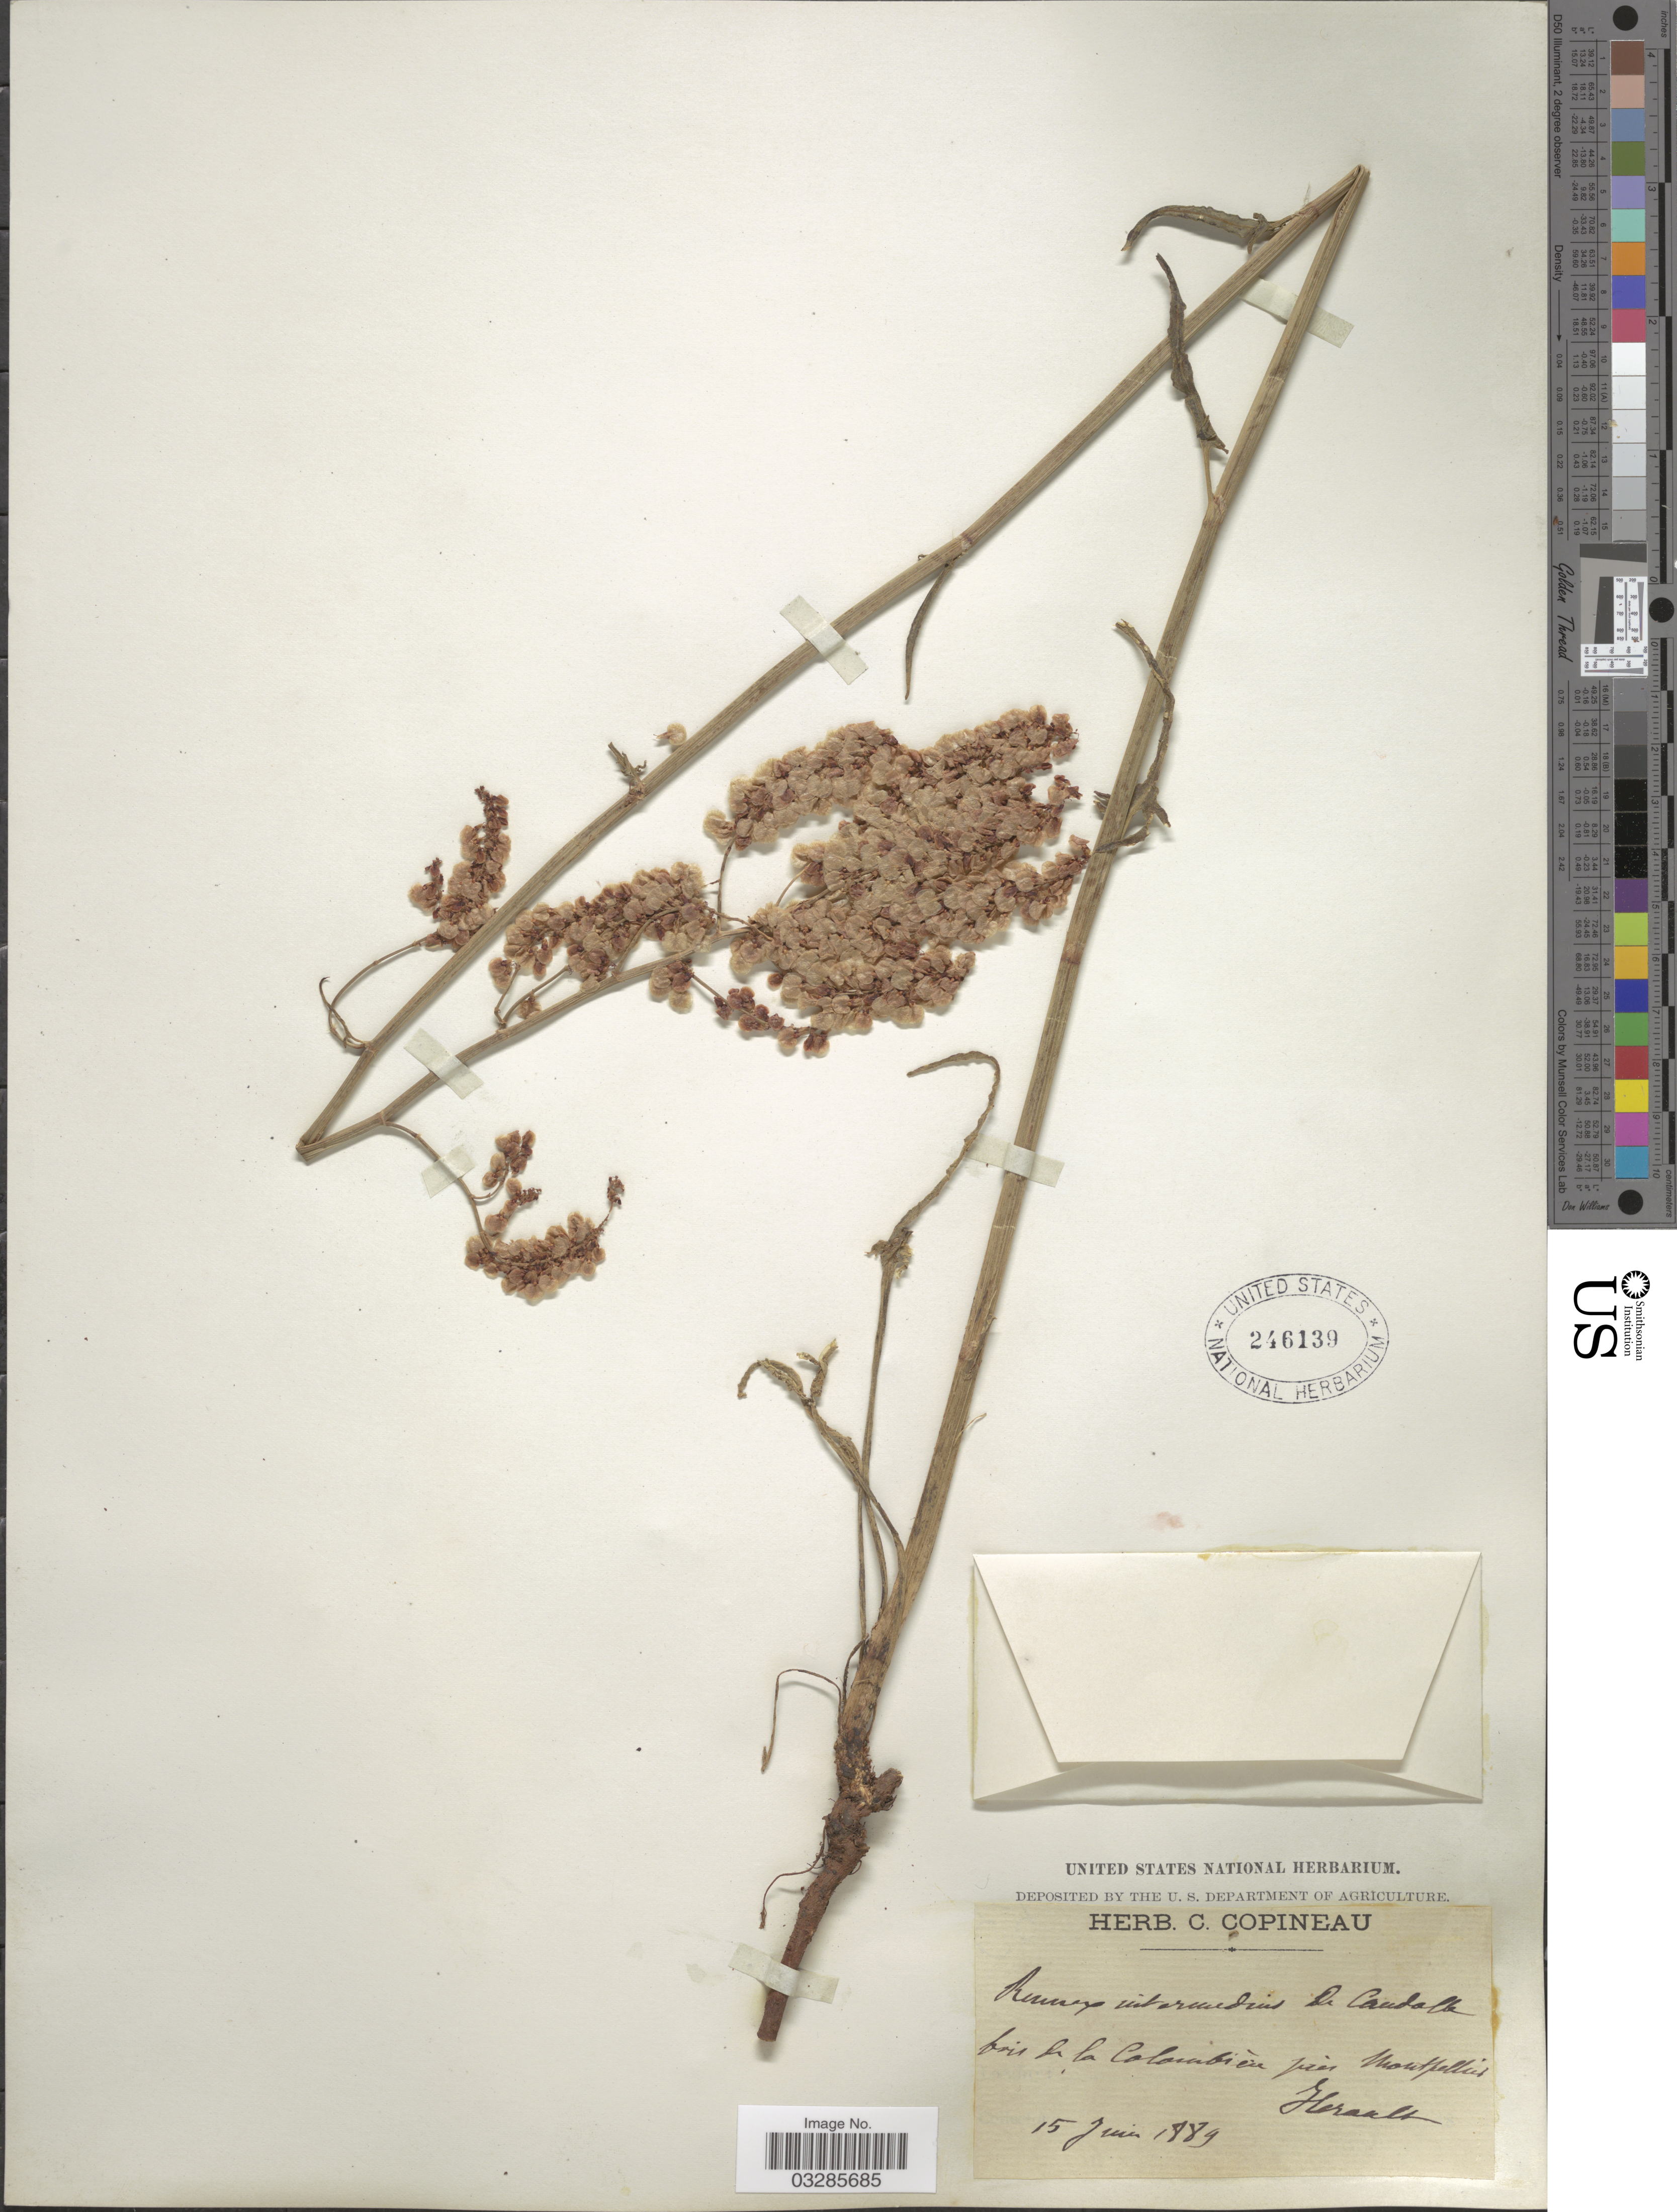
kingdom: Plantae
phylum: Tracheophyta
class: Magnoliopsida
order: Caryophyllales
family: Polygonaceae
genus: Rumex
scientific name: Rumex intermedius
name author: DC.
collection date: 1889-06-15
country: France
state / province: Occitanie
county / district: Hérault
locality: Bois de la Colombière prés Montpellier.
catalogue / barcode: US 246139